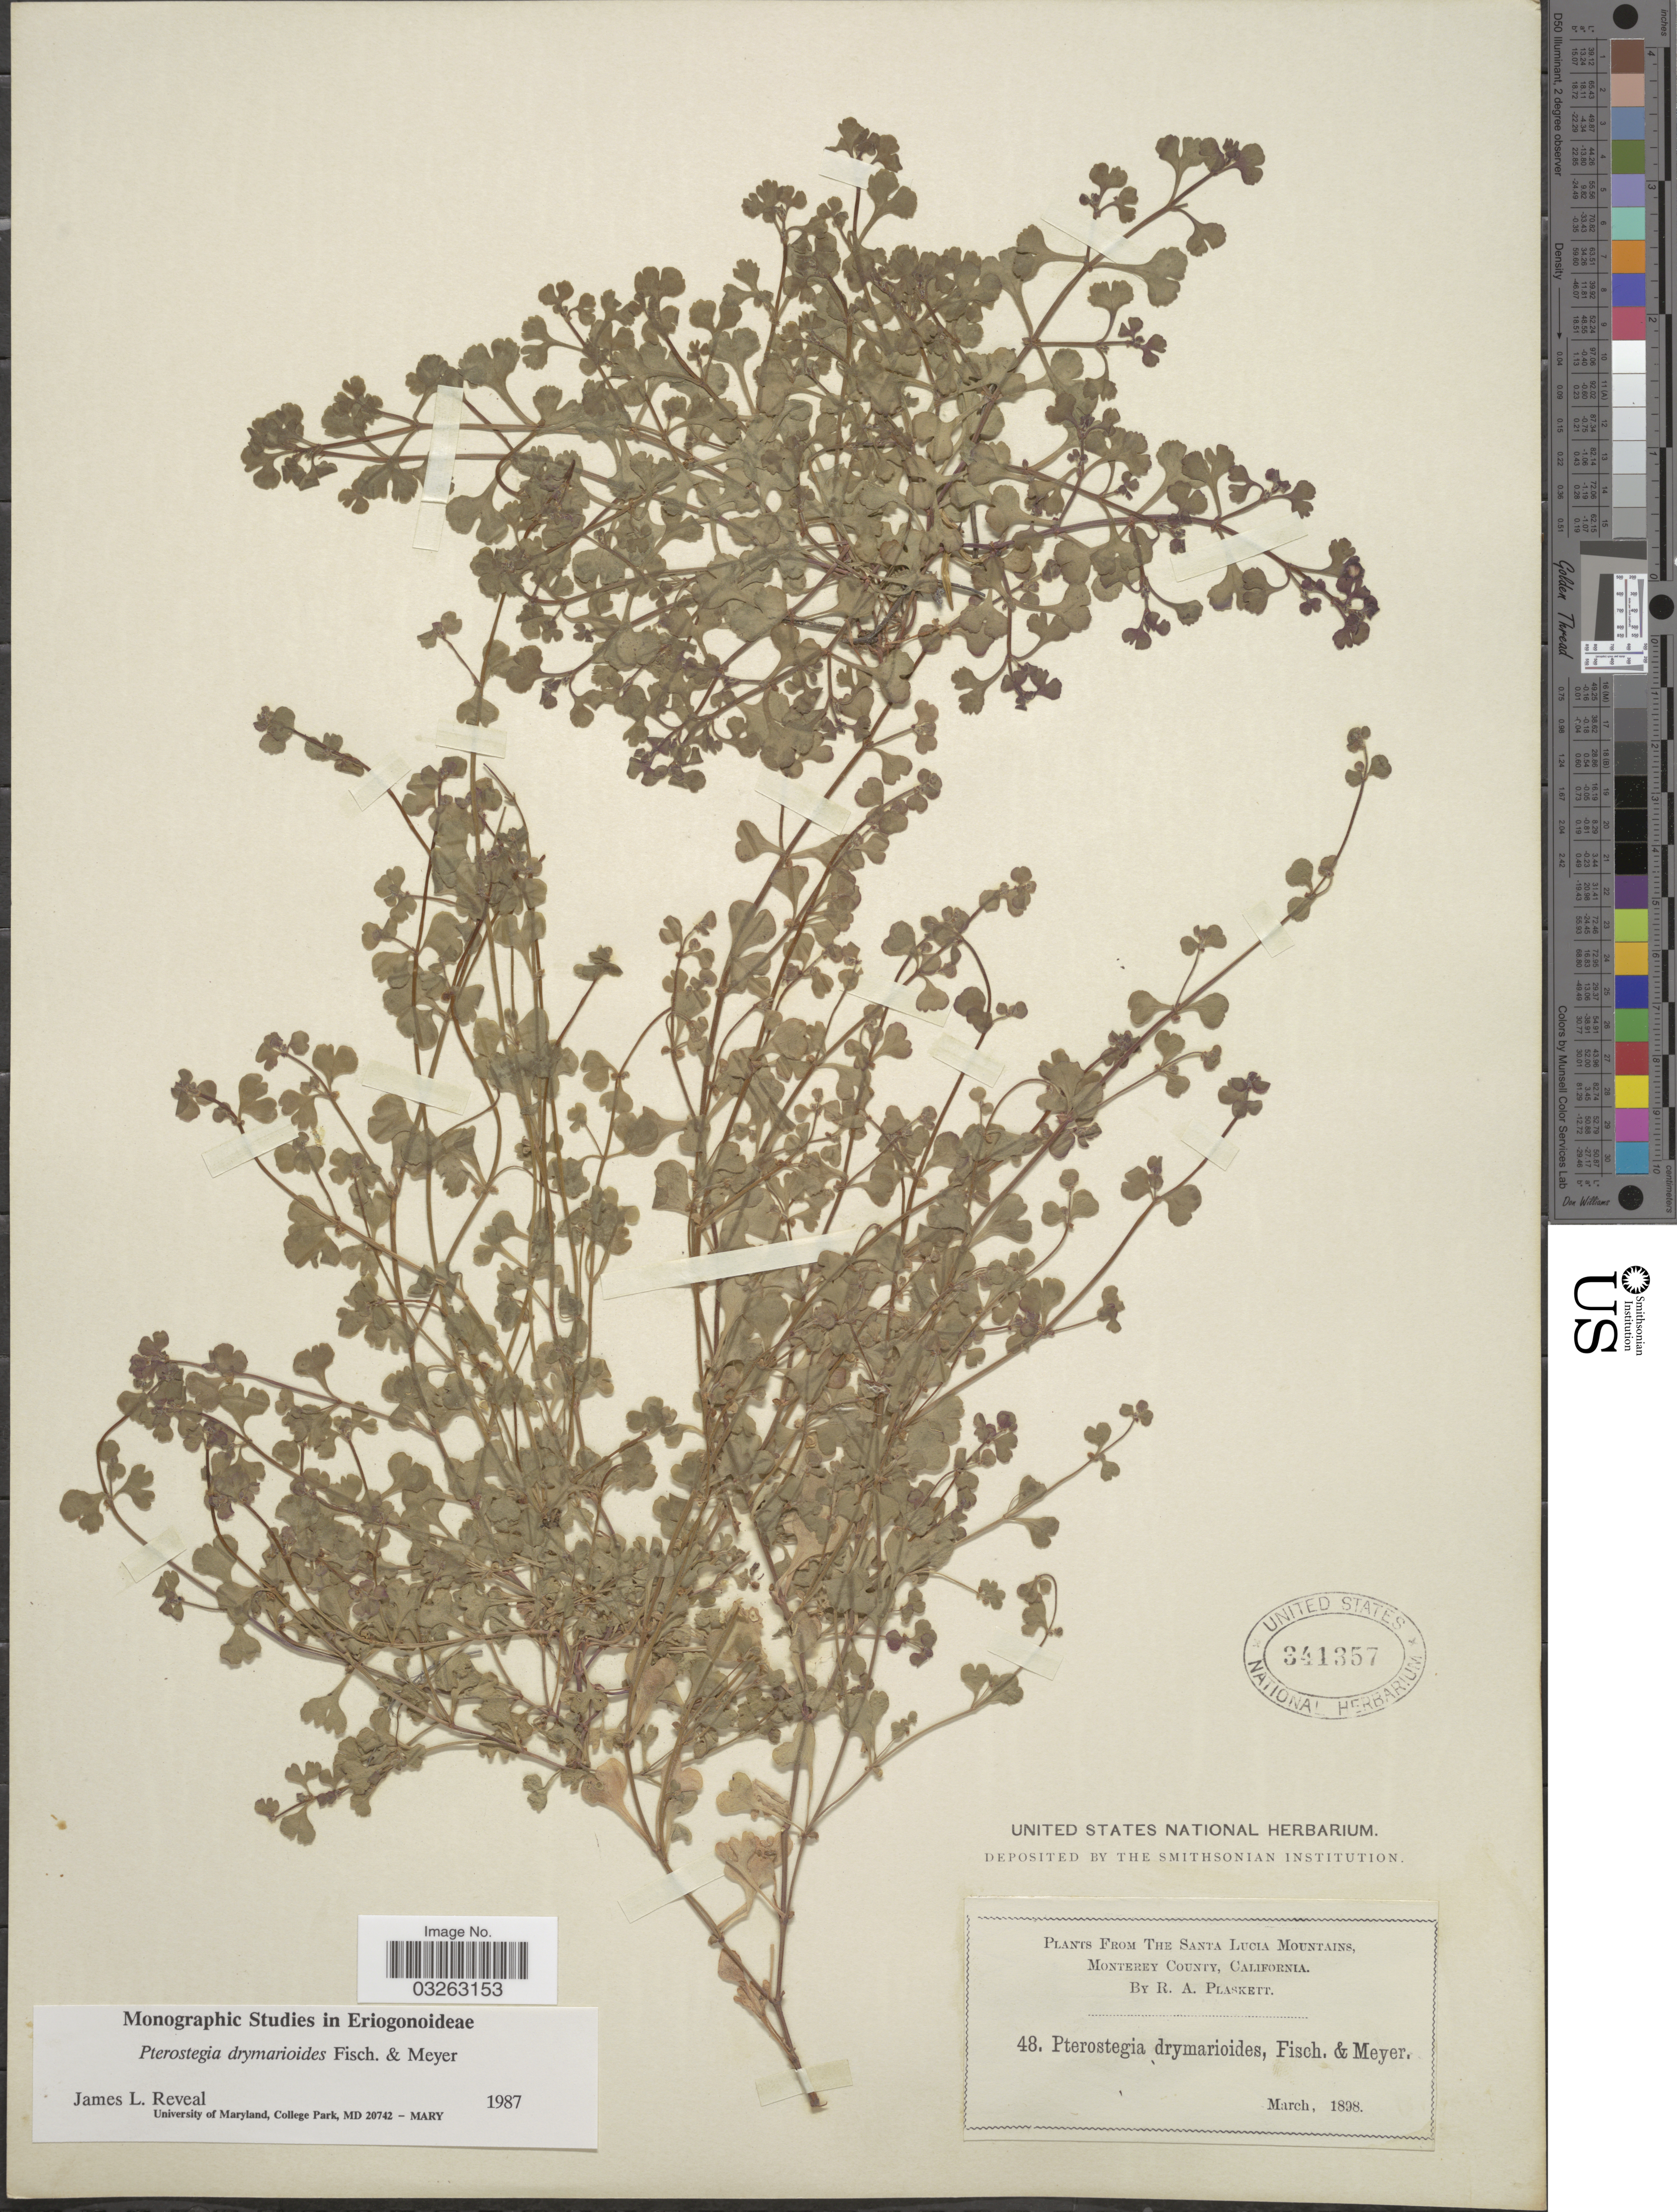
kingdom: Plantae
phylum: Tracheophyta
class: Magnoliopsida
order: Caryophyllales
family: Polygonaceae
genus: Pterostegia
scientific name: Pterostegia drymarioides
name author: Fisch. & C.A. Mey.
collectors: R. Plaskett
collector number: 48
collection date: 1898-03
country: United States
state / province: California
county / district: Monterey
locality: The Santa Lucia Mountains, Monterey County.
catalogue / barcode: US 341357